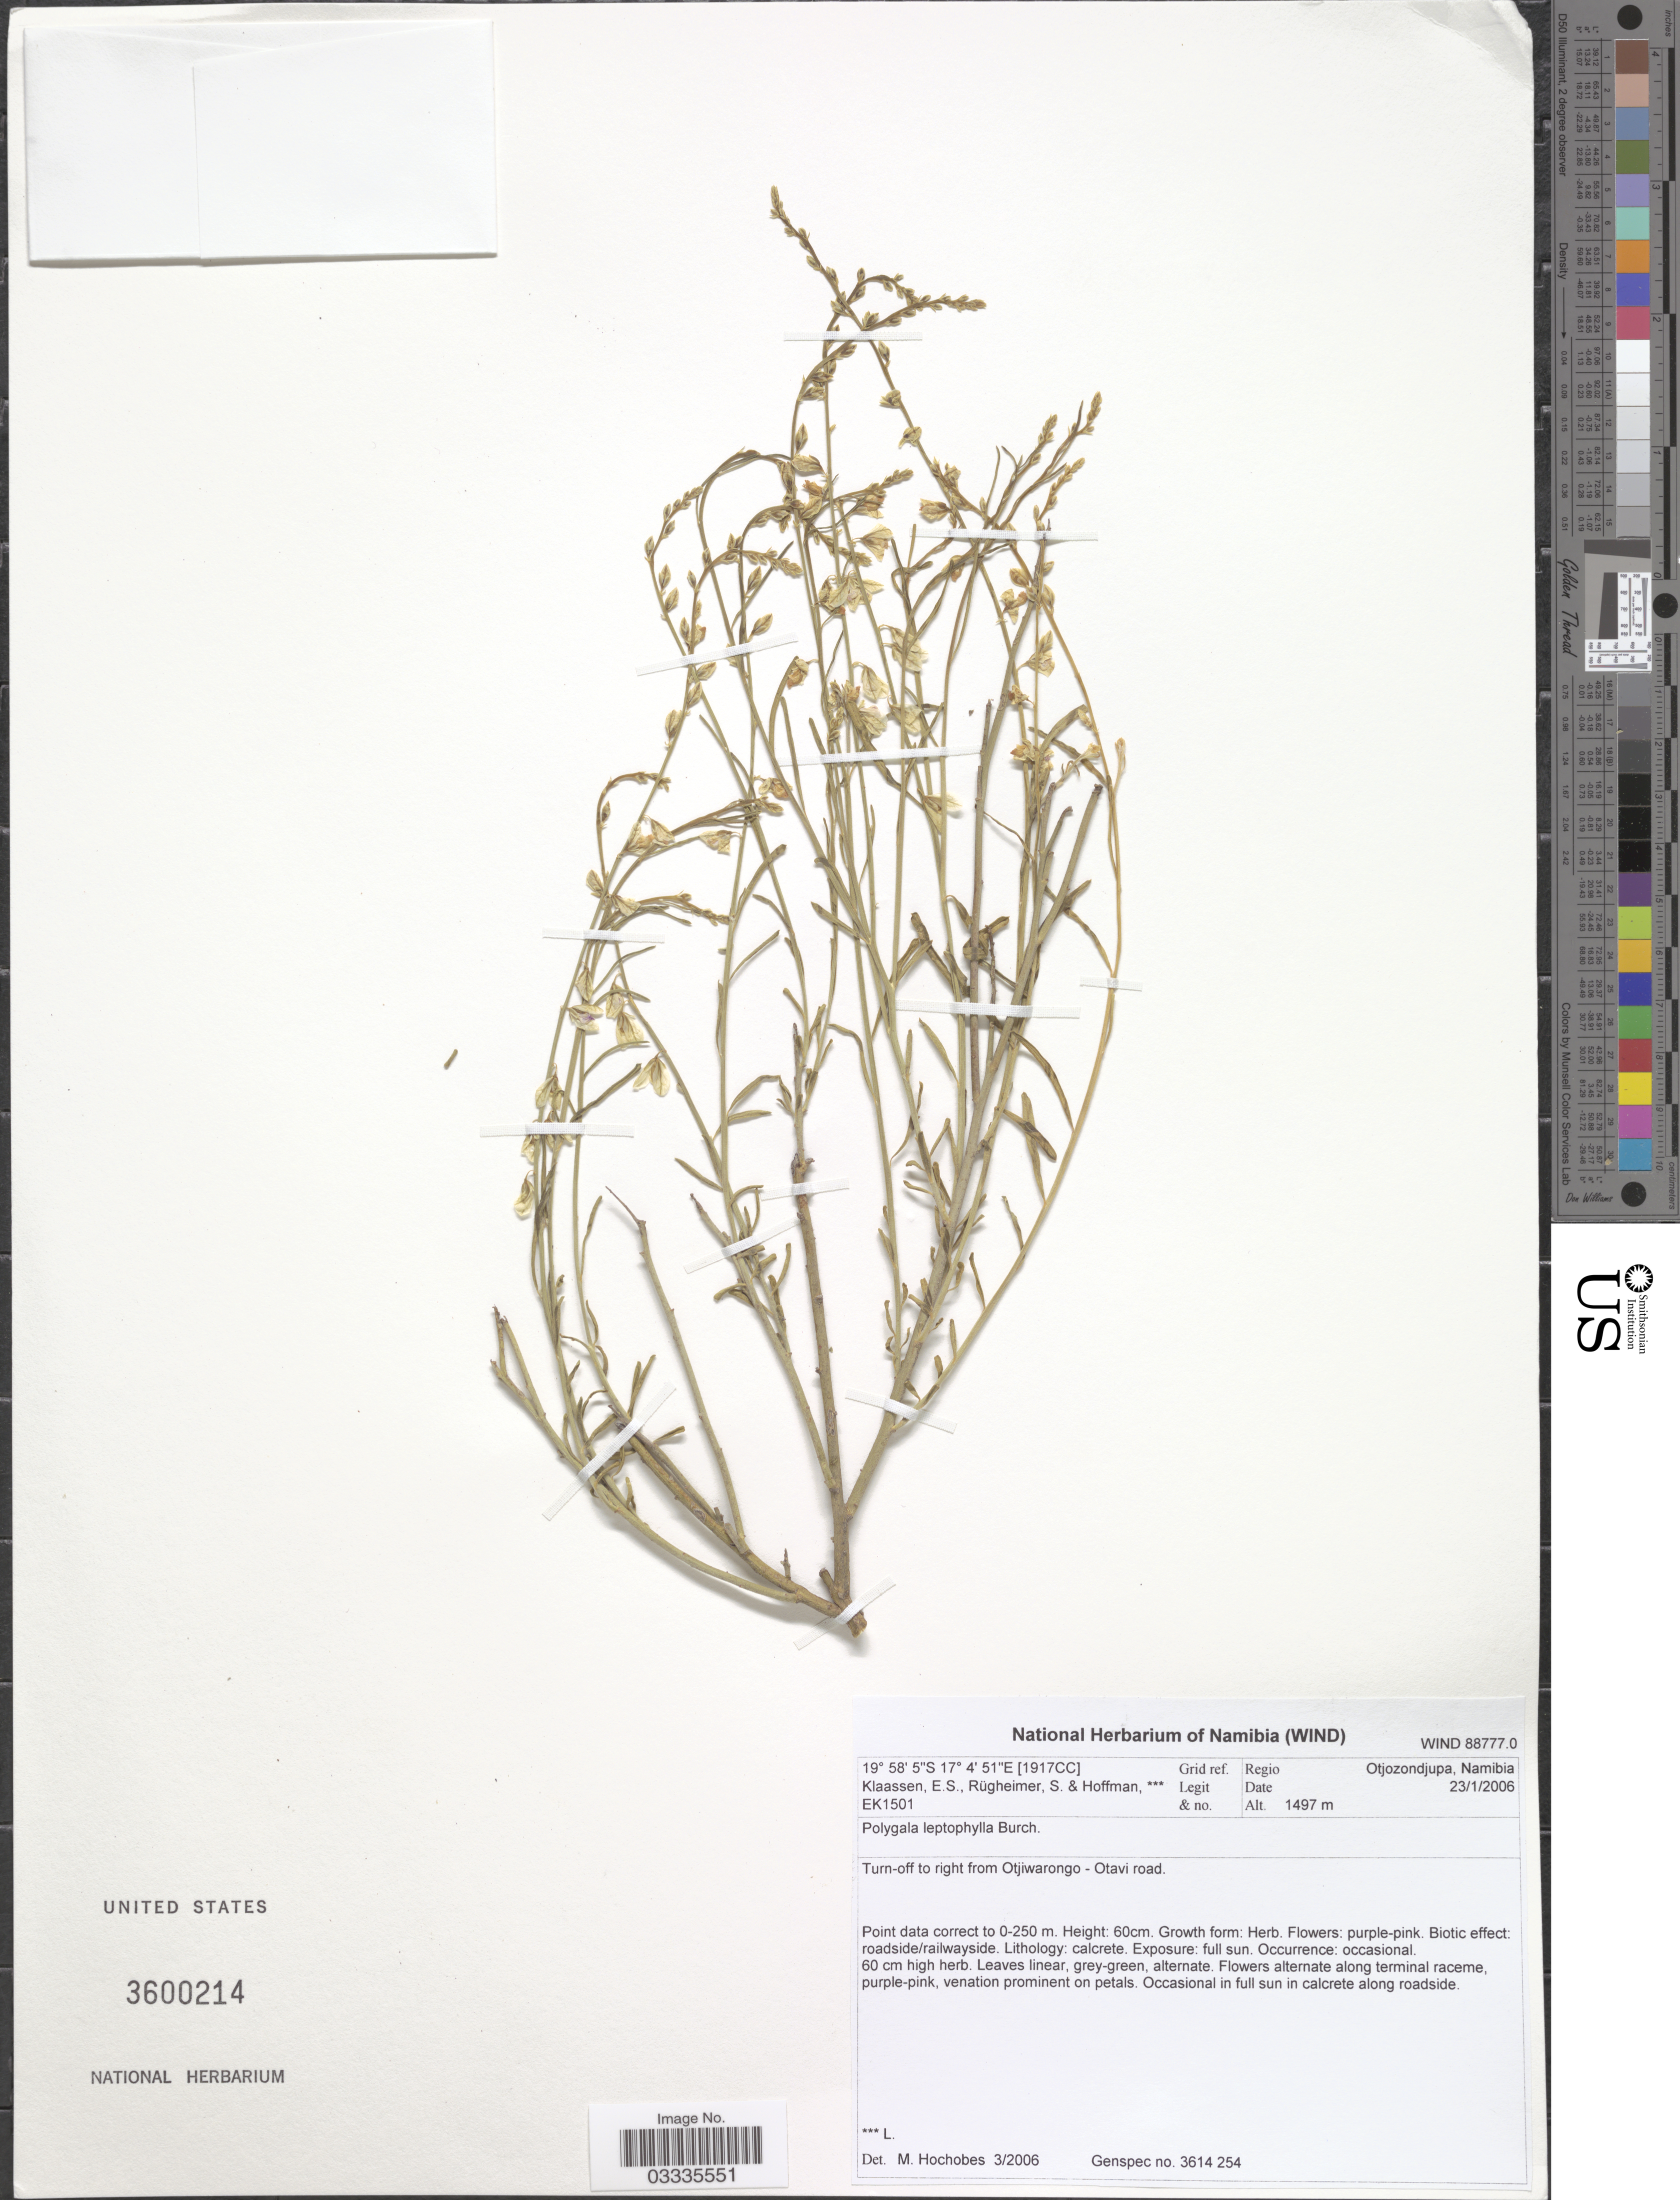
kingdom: Plantae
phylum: Tracheophyta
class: Magnoliopsida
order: Fabales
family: Polygalaceae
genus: Polygala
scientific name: Polygala leptophylla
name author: Burch.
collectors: E. S. Klaassen, S. Rugheimer & L. R. Hoffman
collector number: EK1501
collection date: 2006-01-23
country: Namibia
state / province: Otjozondjupa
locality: Regio Otjozondjupa, Namibia. Grid ref. [1917CC]. Turn-off to right from Otjiwarongo- Otavi road.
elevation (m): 1497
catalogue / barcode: US 3600214